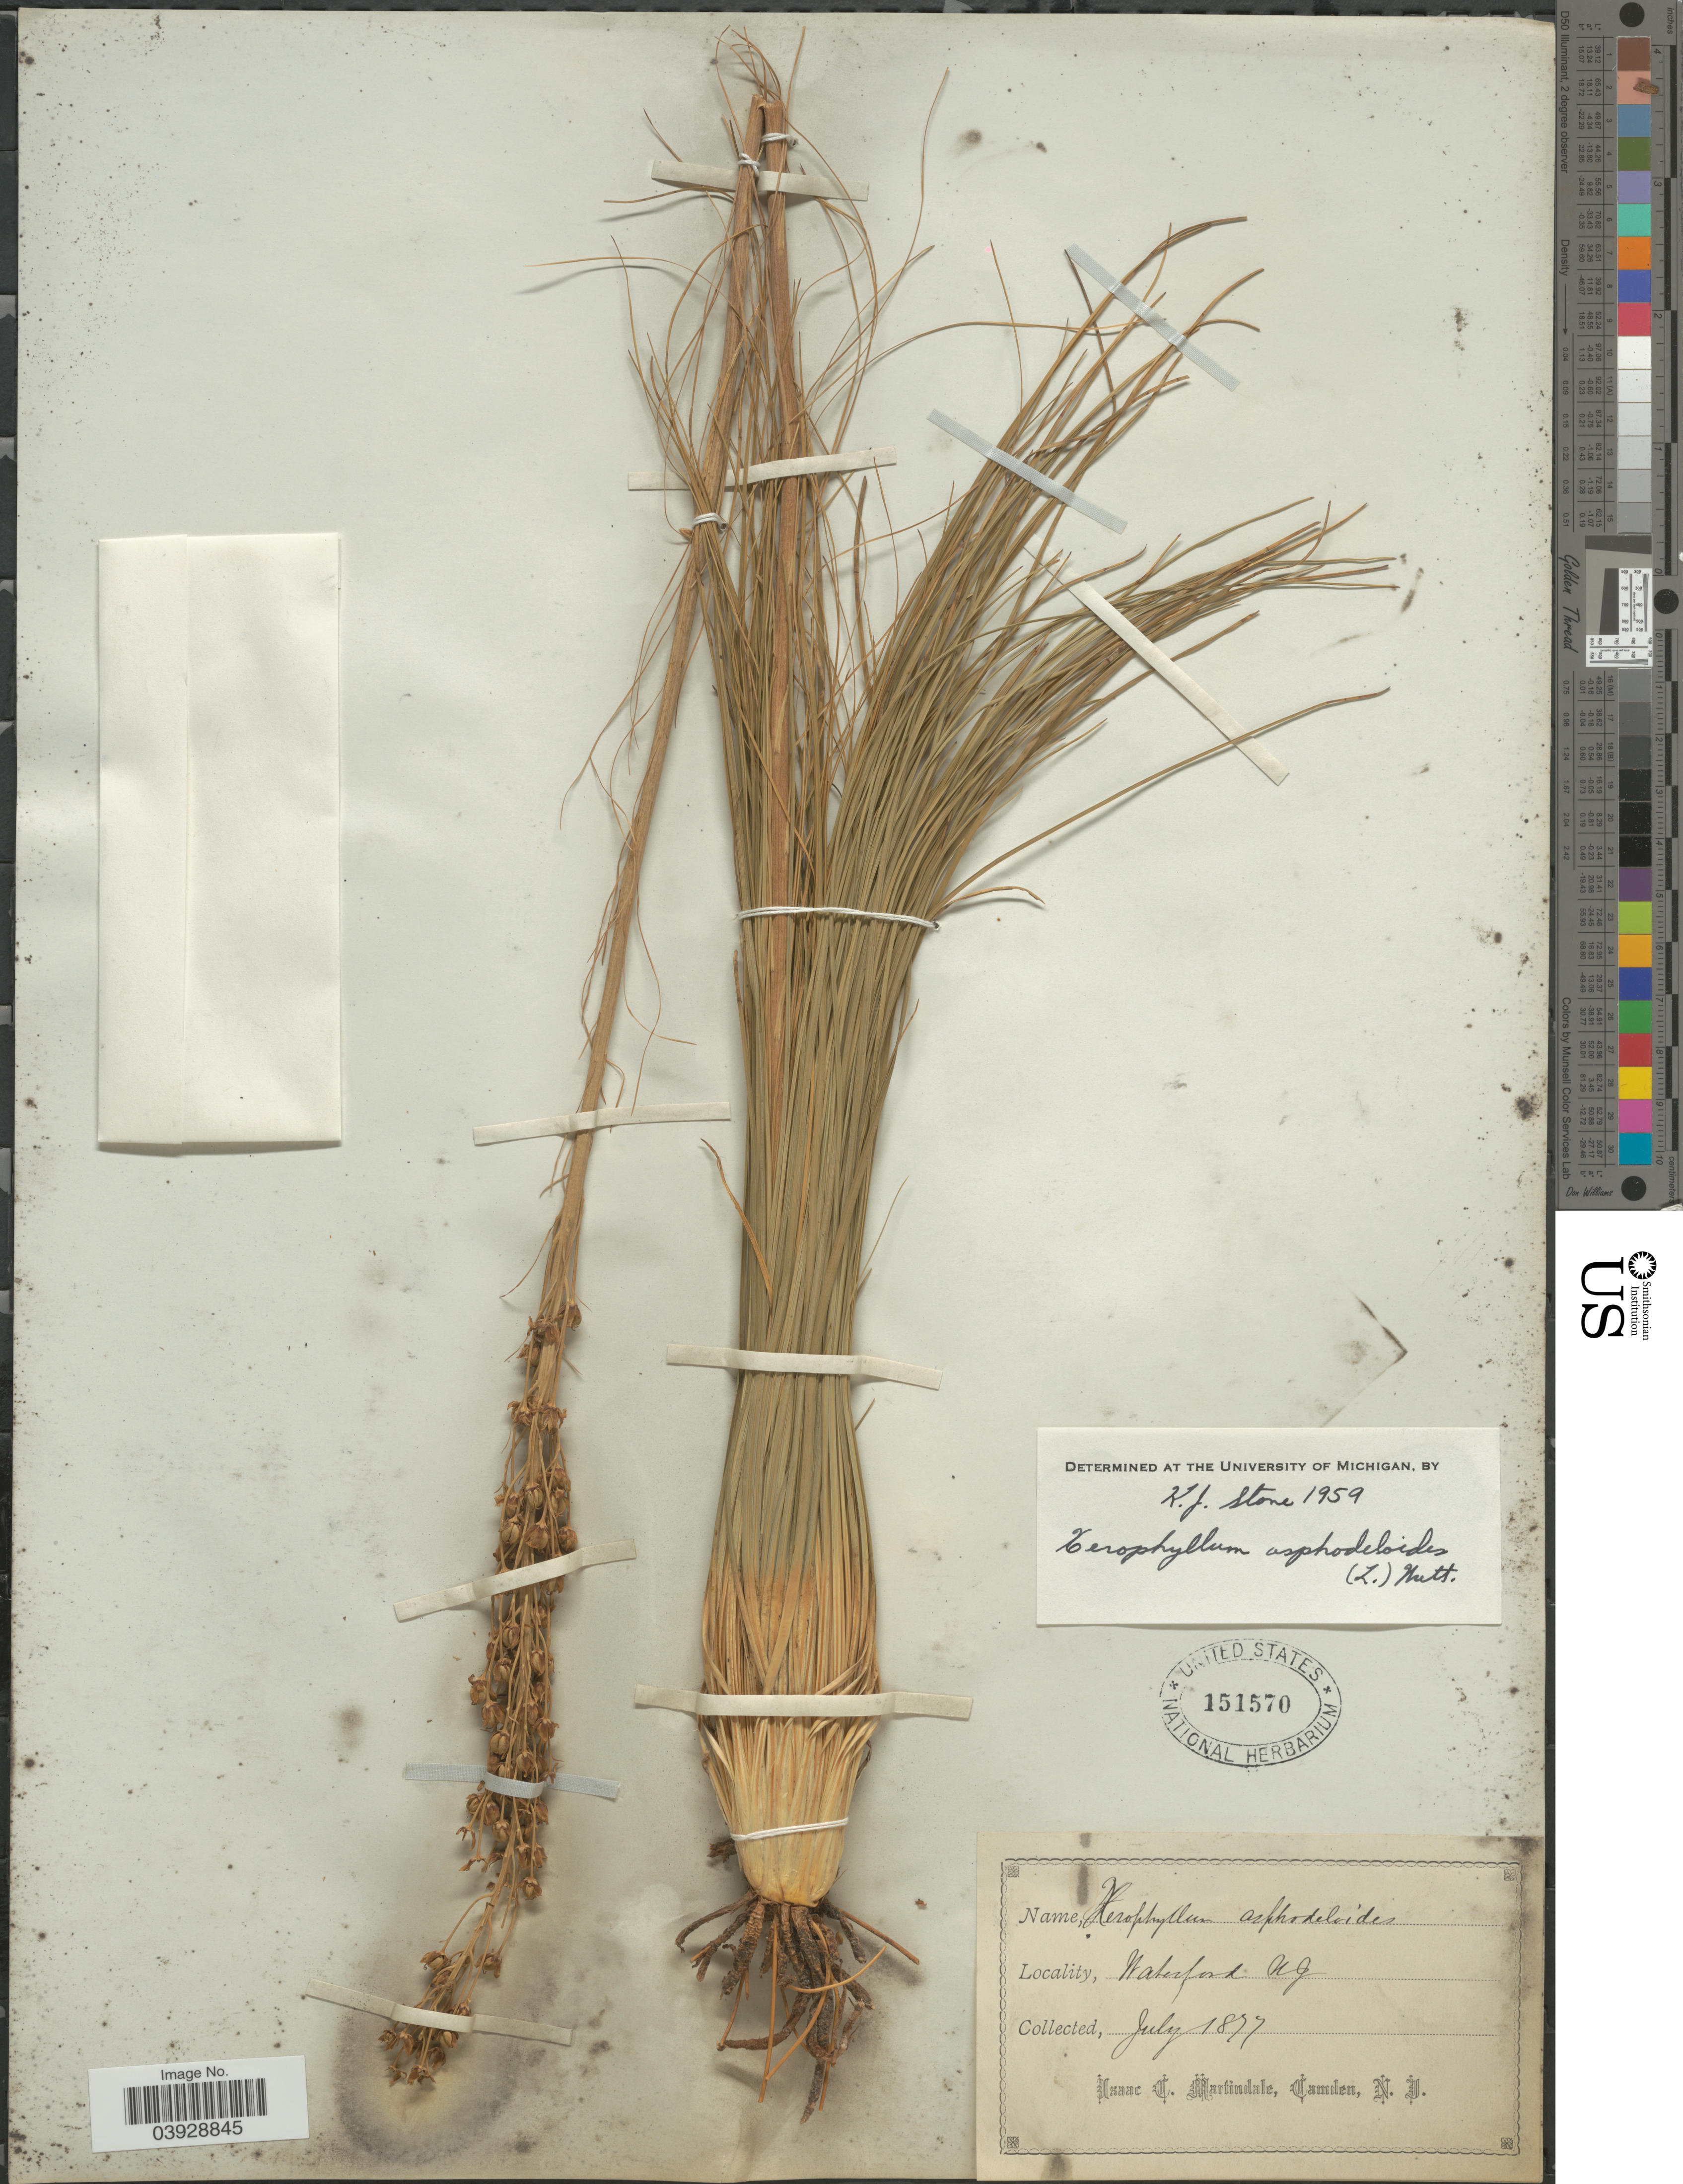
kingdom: Plantae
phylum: Tracheophyta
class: Liliopsida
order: Liliales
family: Melanthiaceae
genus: Xerophyllum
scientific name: Xerophyllum asphodeloides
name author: (L.) Nutt.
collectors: I. C. Martindale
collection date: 1877-07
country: United States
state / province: New Jersey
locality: Waterford.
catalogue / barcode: US 151570